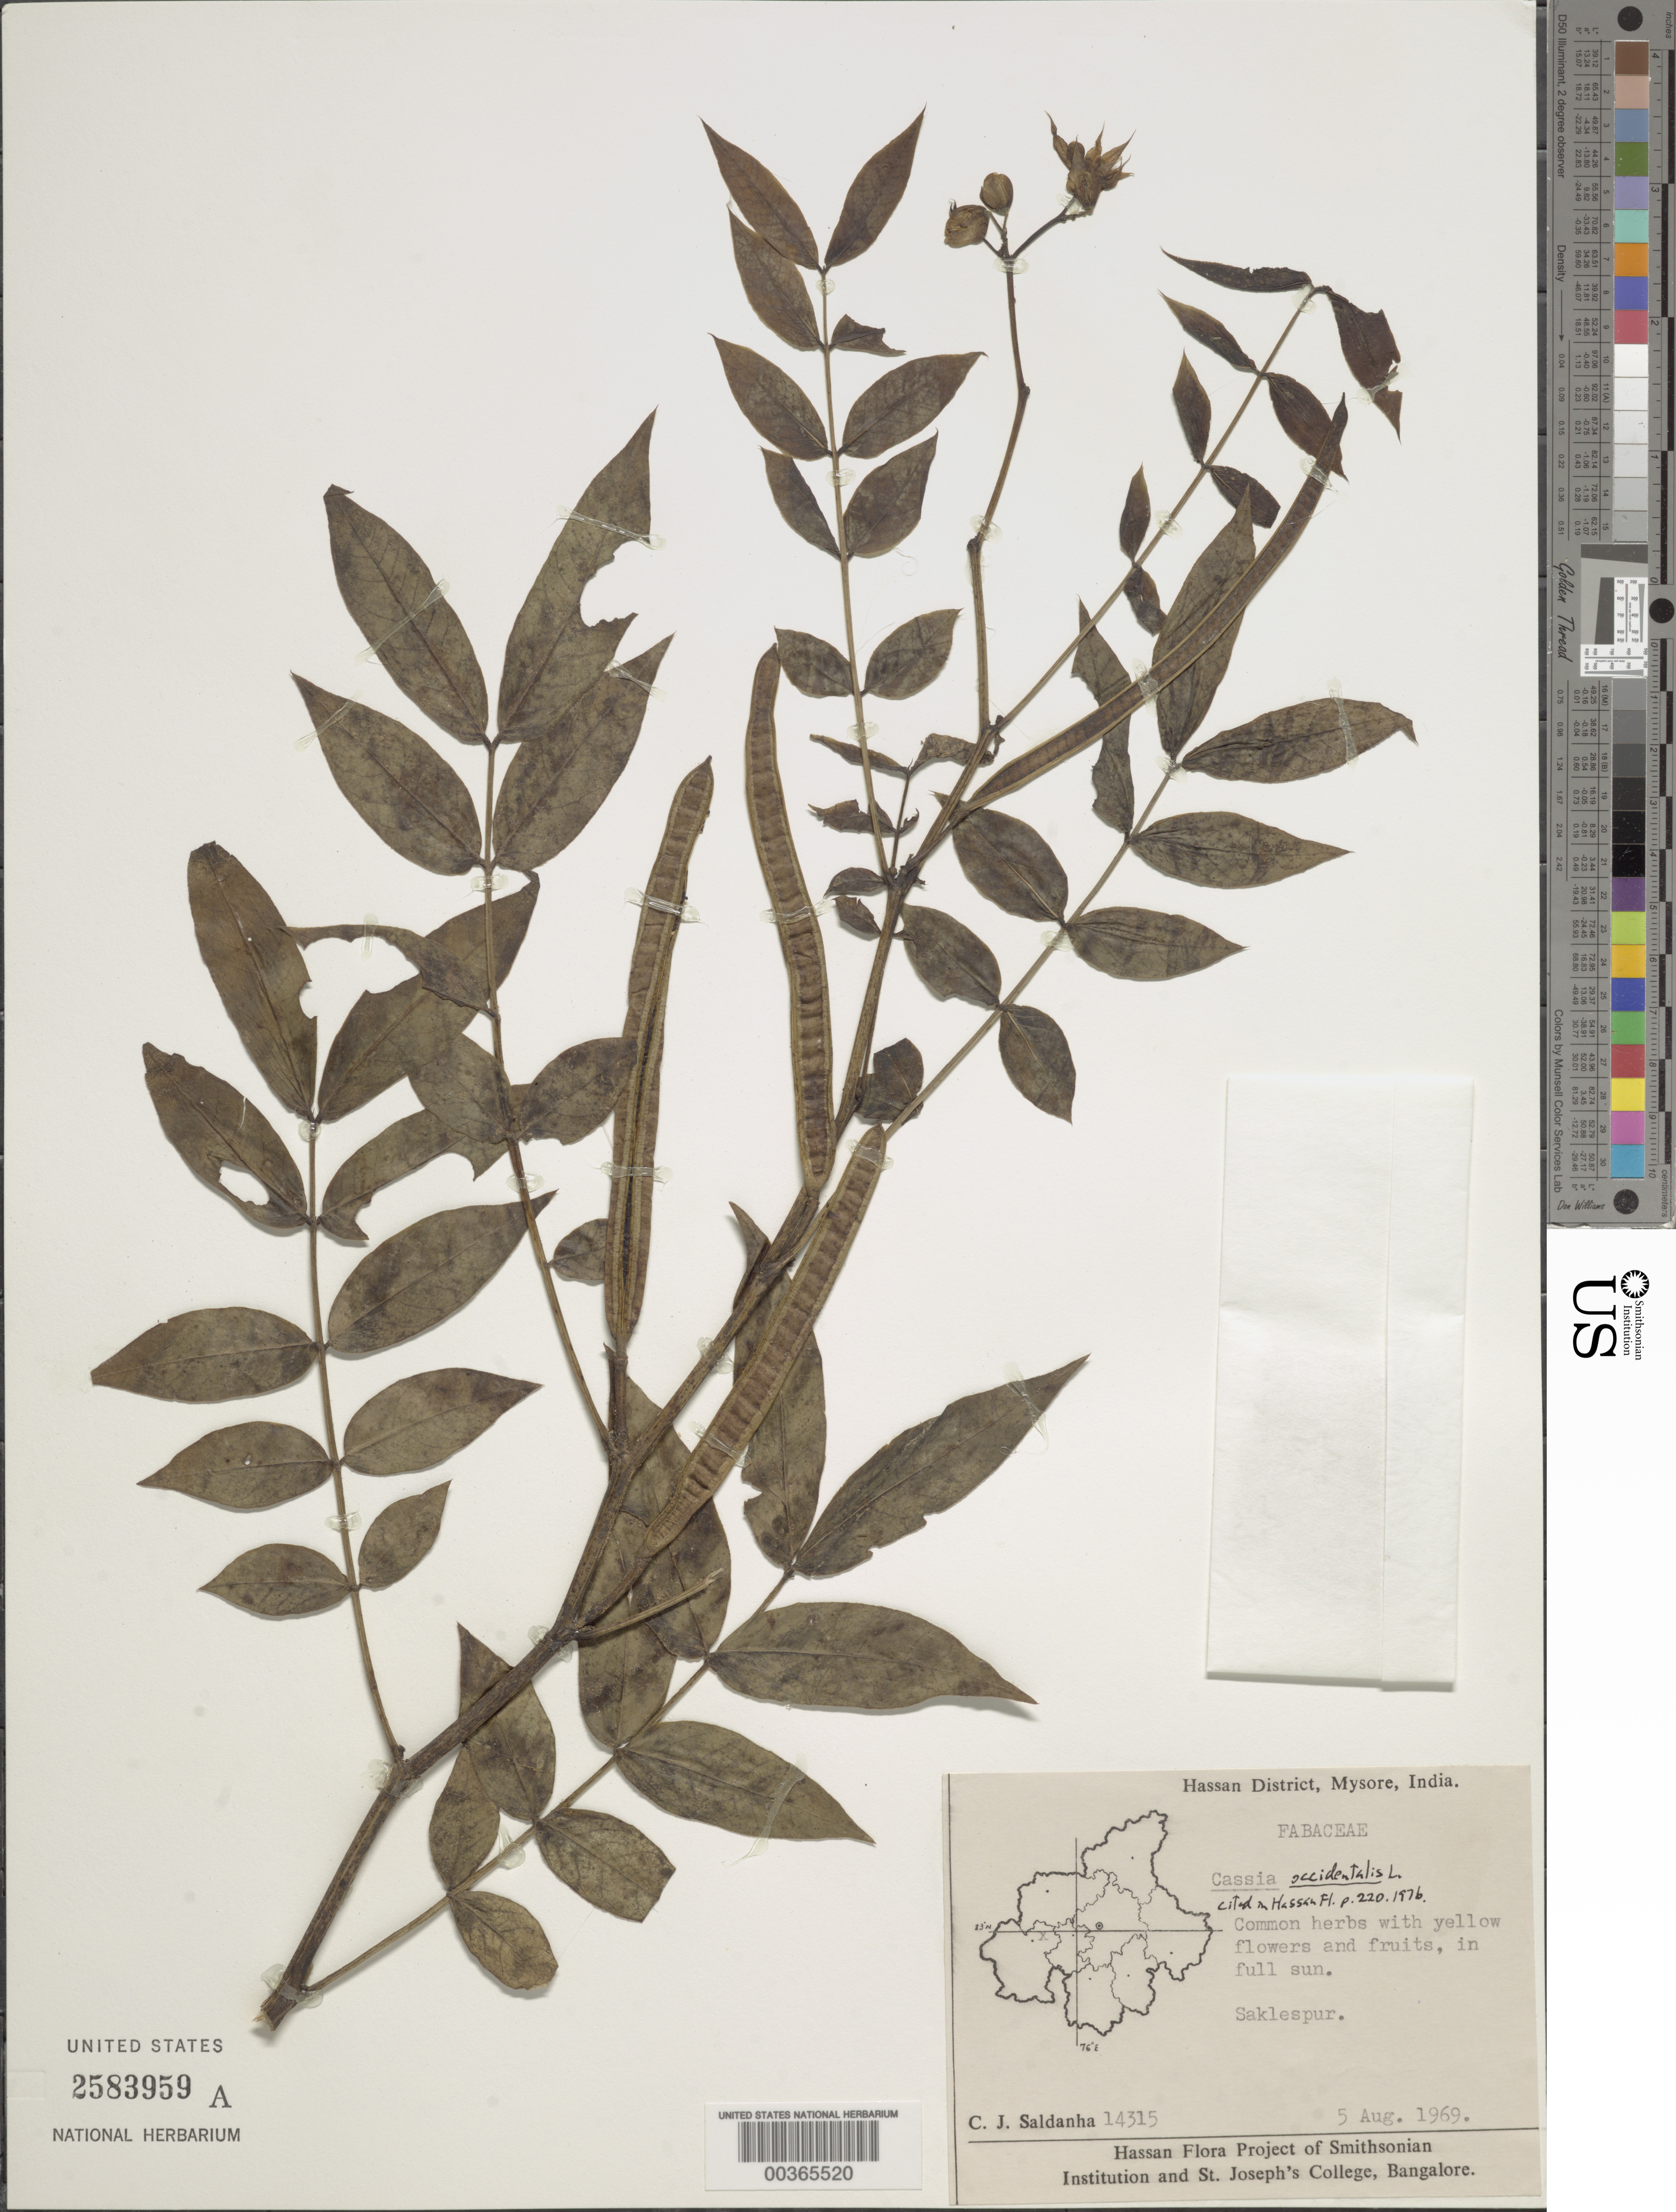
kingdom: Plantae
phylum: Tracheophyta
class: Magnoliopsida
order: Fabales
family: Fabaceae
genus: Senna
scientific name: Senna occidentalis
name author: (L.) Link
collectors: C. J. Saldanha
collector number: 14315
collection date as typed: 05 Aug 1969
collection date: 1969-08-05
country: India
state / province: Karnataka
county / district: Hassan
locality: Saklespur, mysore state [mysore state = karnataka.]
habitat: In full sun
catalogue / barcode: US 2583959A